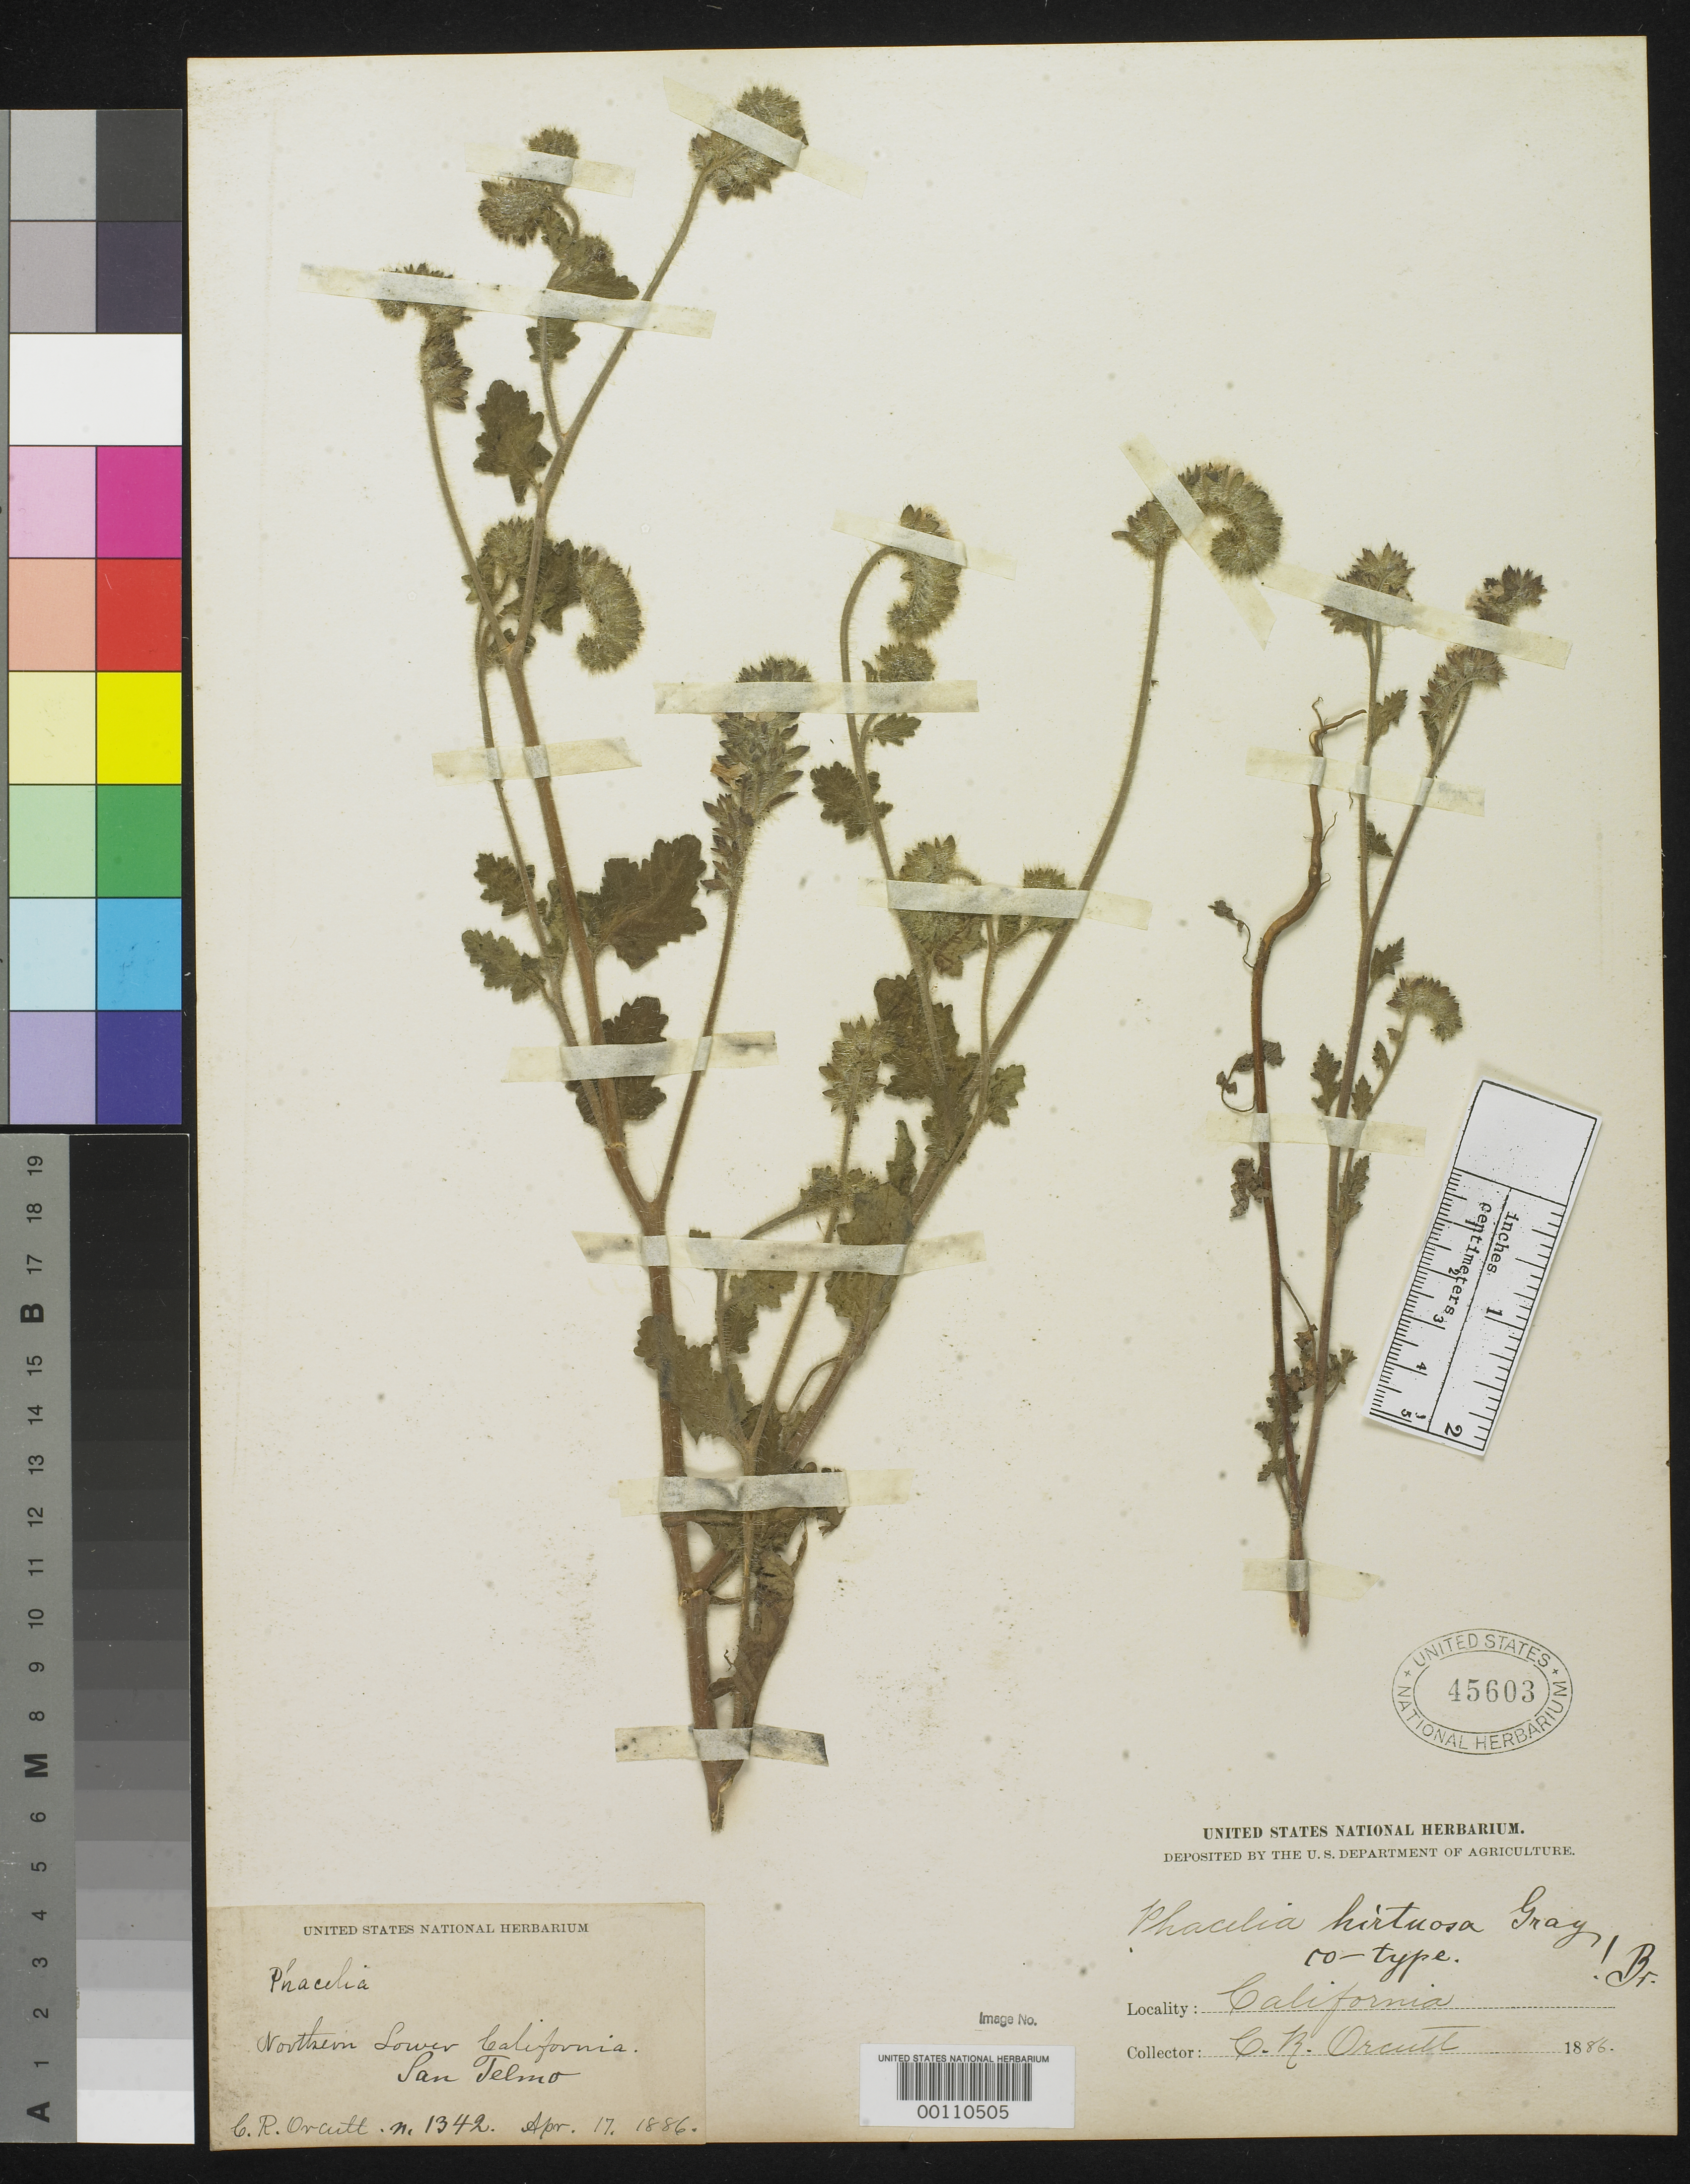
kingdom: Plantae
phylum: Tracheophyta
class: Magnoliopsida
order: Boraginales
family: Hydrophyllaceae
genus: Phacelia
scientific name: Phacelia hirtuosa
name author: A. Gray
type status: Type Collection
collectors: C. R. Orcutt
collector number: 1342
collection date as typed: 17 Apr 1886 or 17 May 1886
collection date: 1886-04-17 or 1886-05-17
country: Mexico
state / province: Baja California Norte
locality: San Telmo.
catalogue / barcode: US 45603